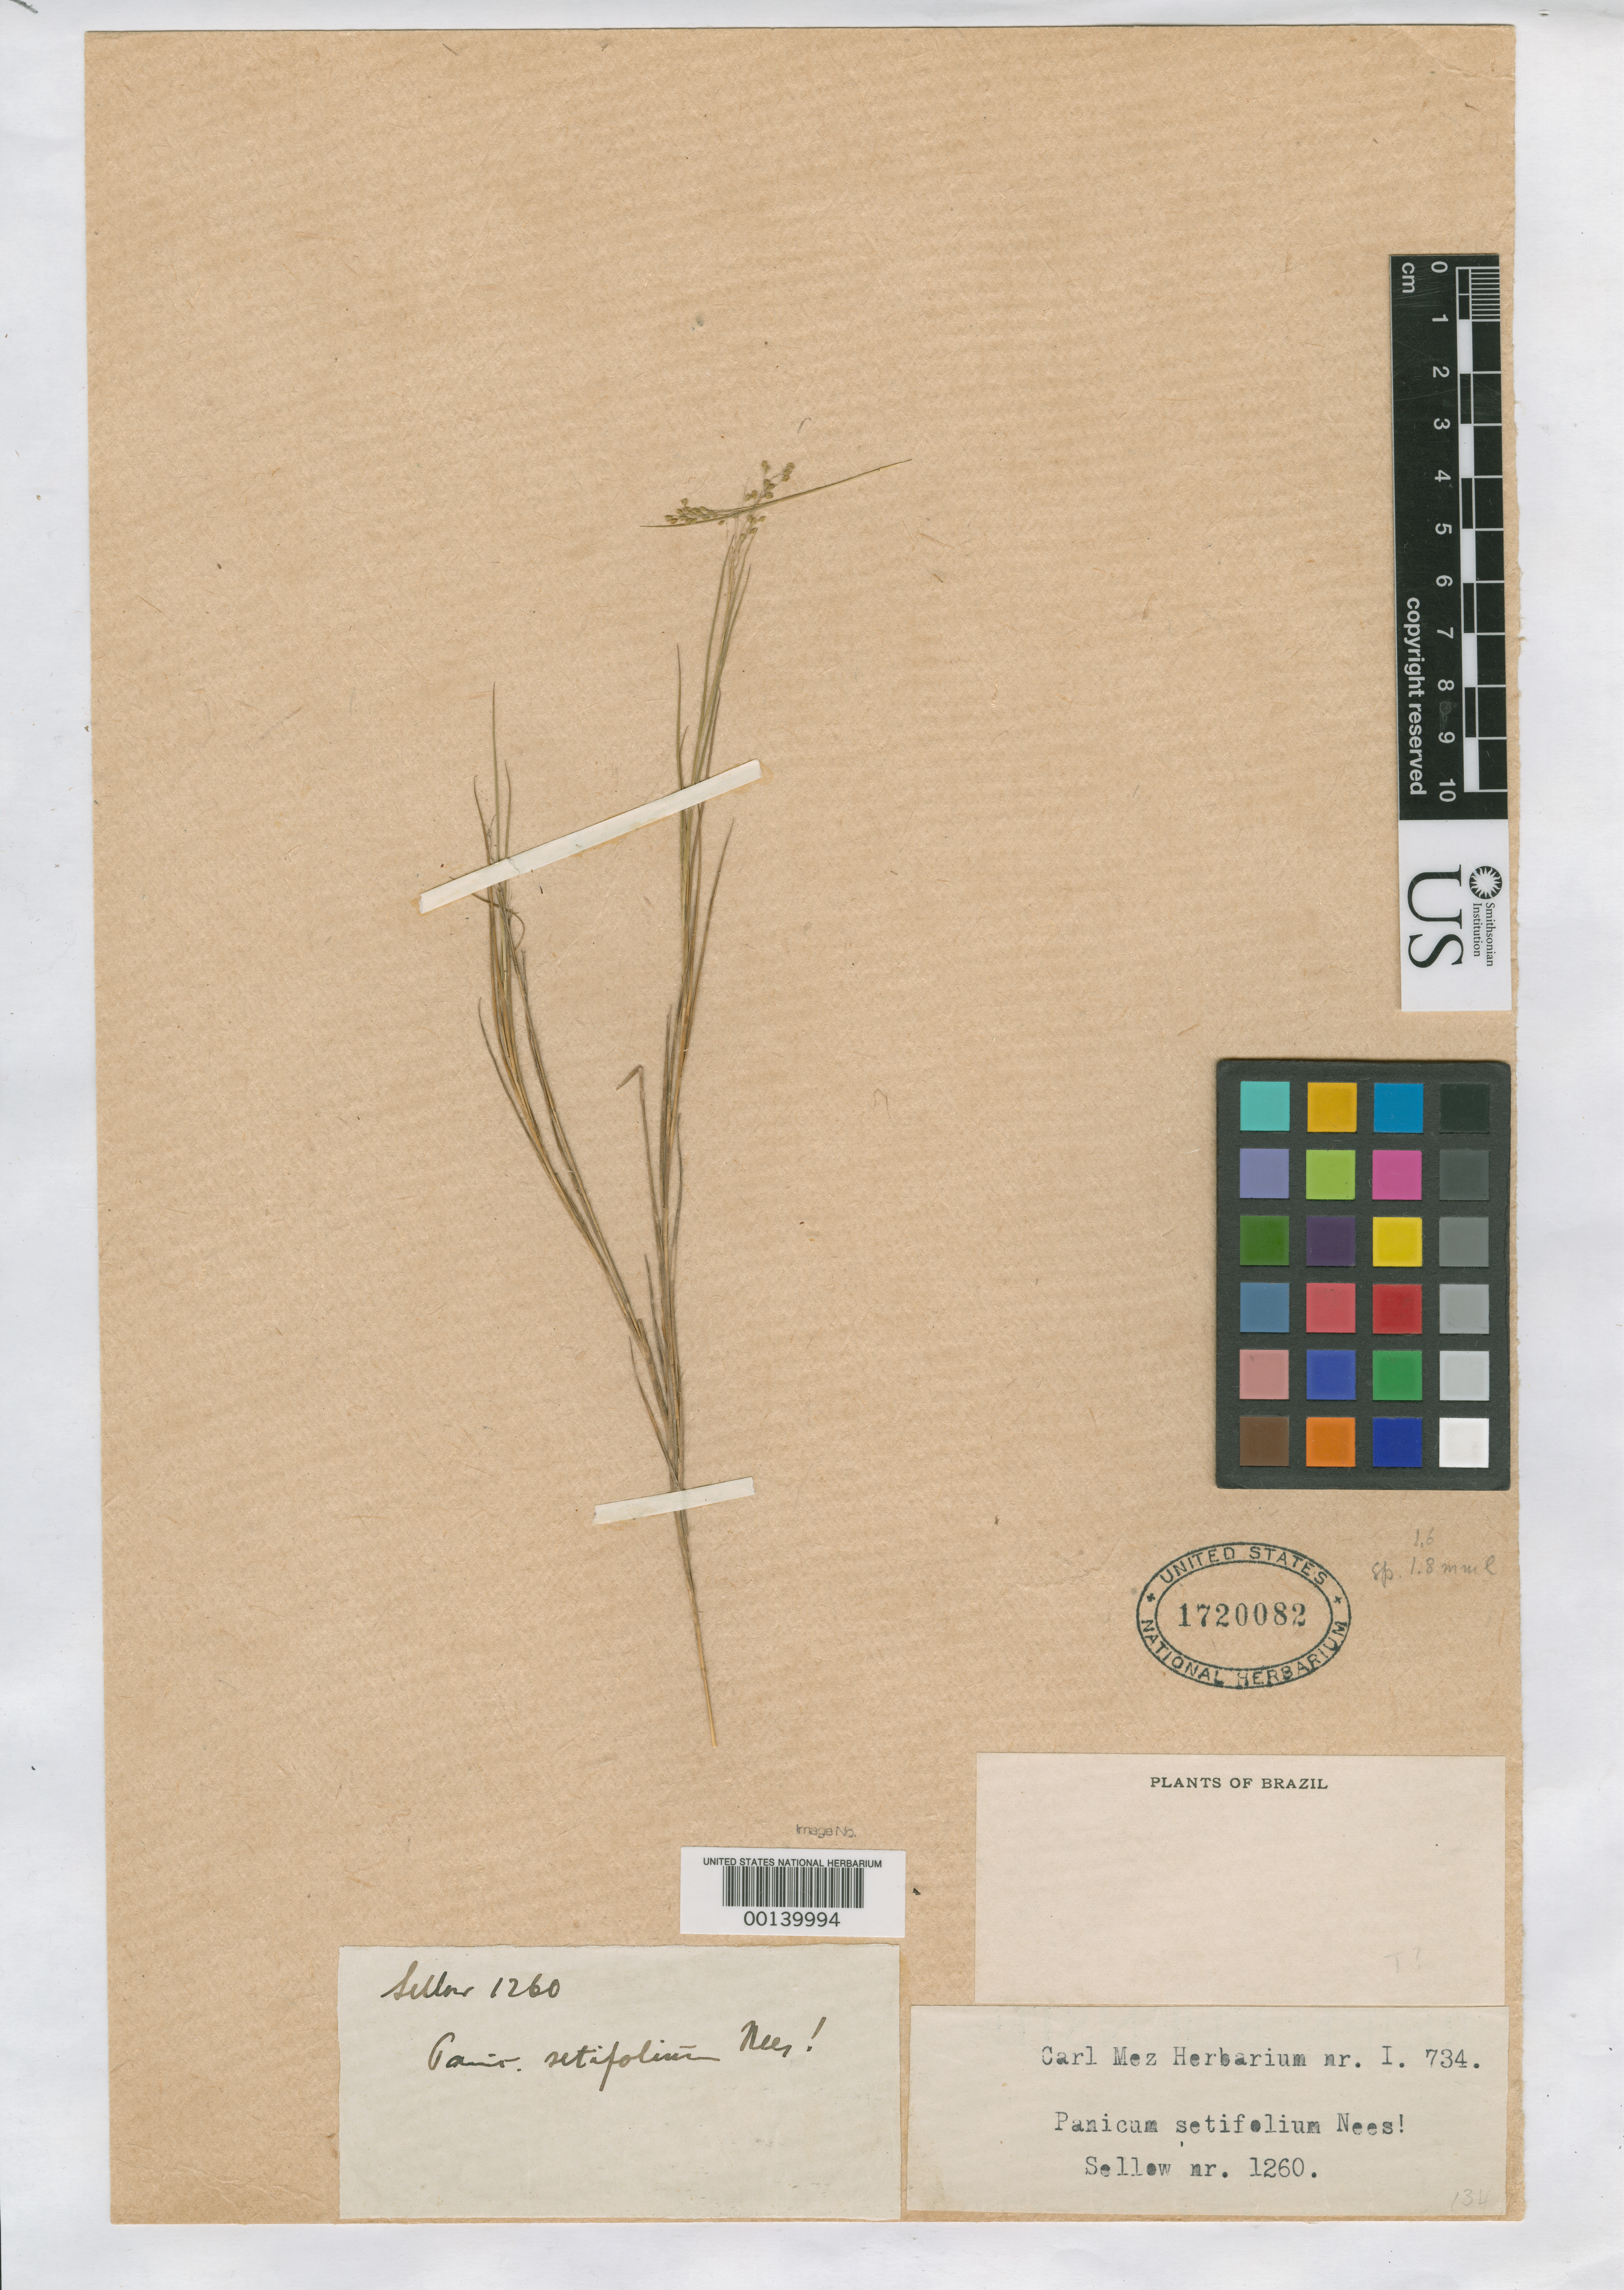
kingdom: Plantae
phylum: Tracheophyta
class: Liliopsida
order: Poales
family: Poaceae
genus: Panicum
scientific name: Panicum setifolium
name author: Nees in Mart.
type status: Type Fragment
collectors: F. Sellow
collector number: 1260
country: Brazil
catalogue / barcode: US 1720082